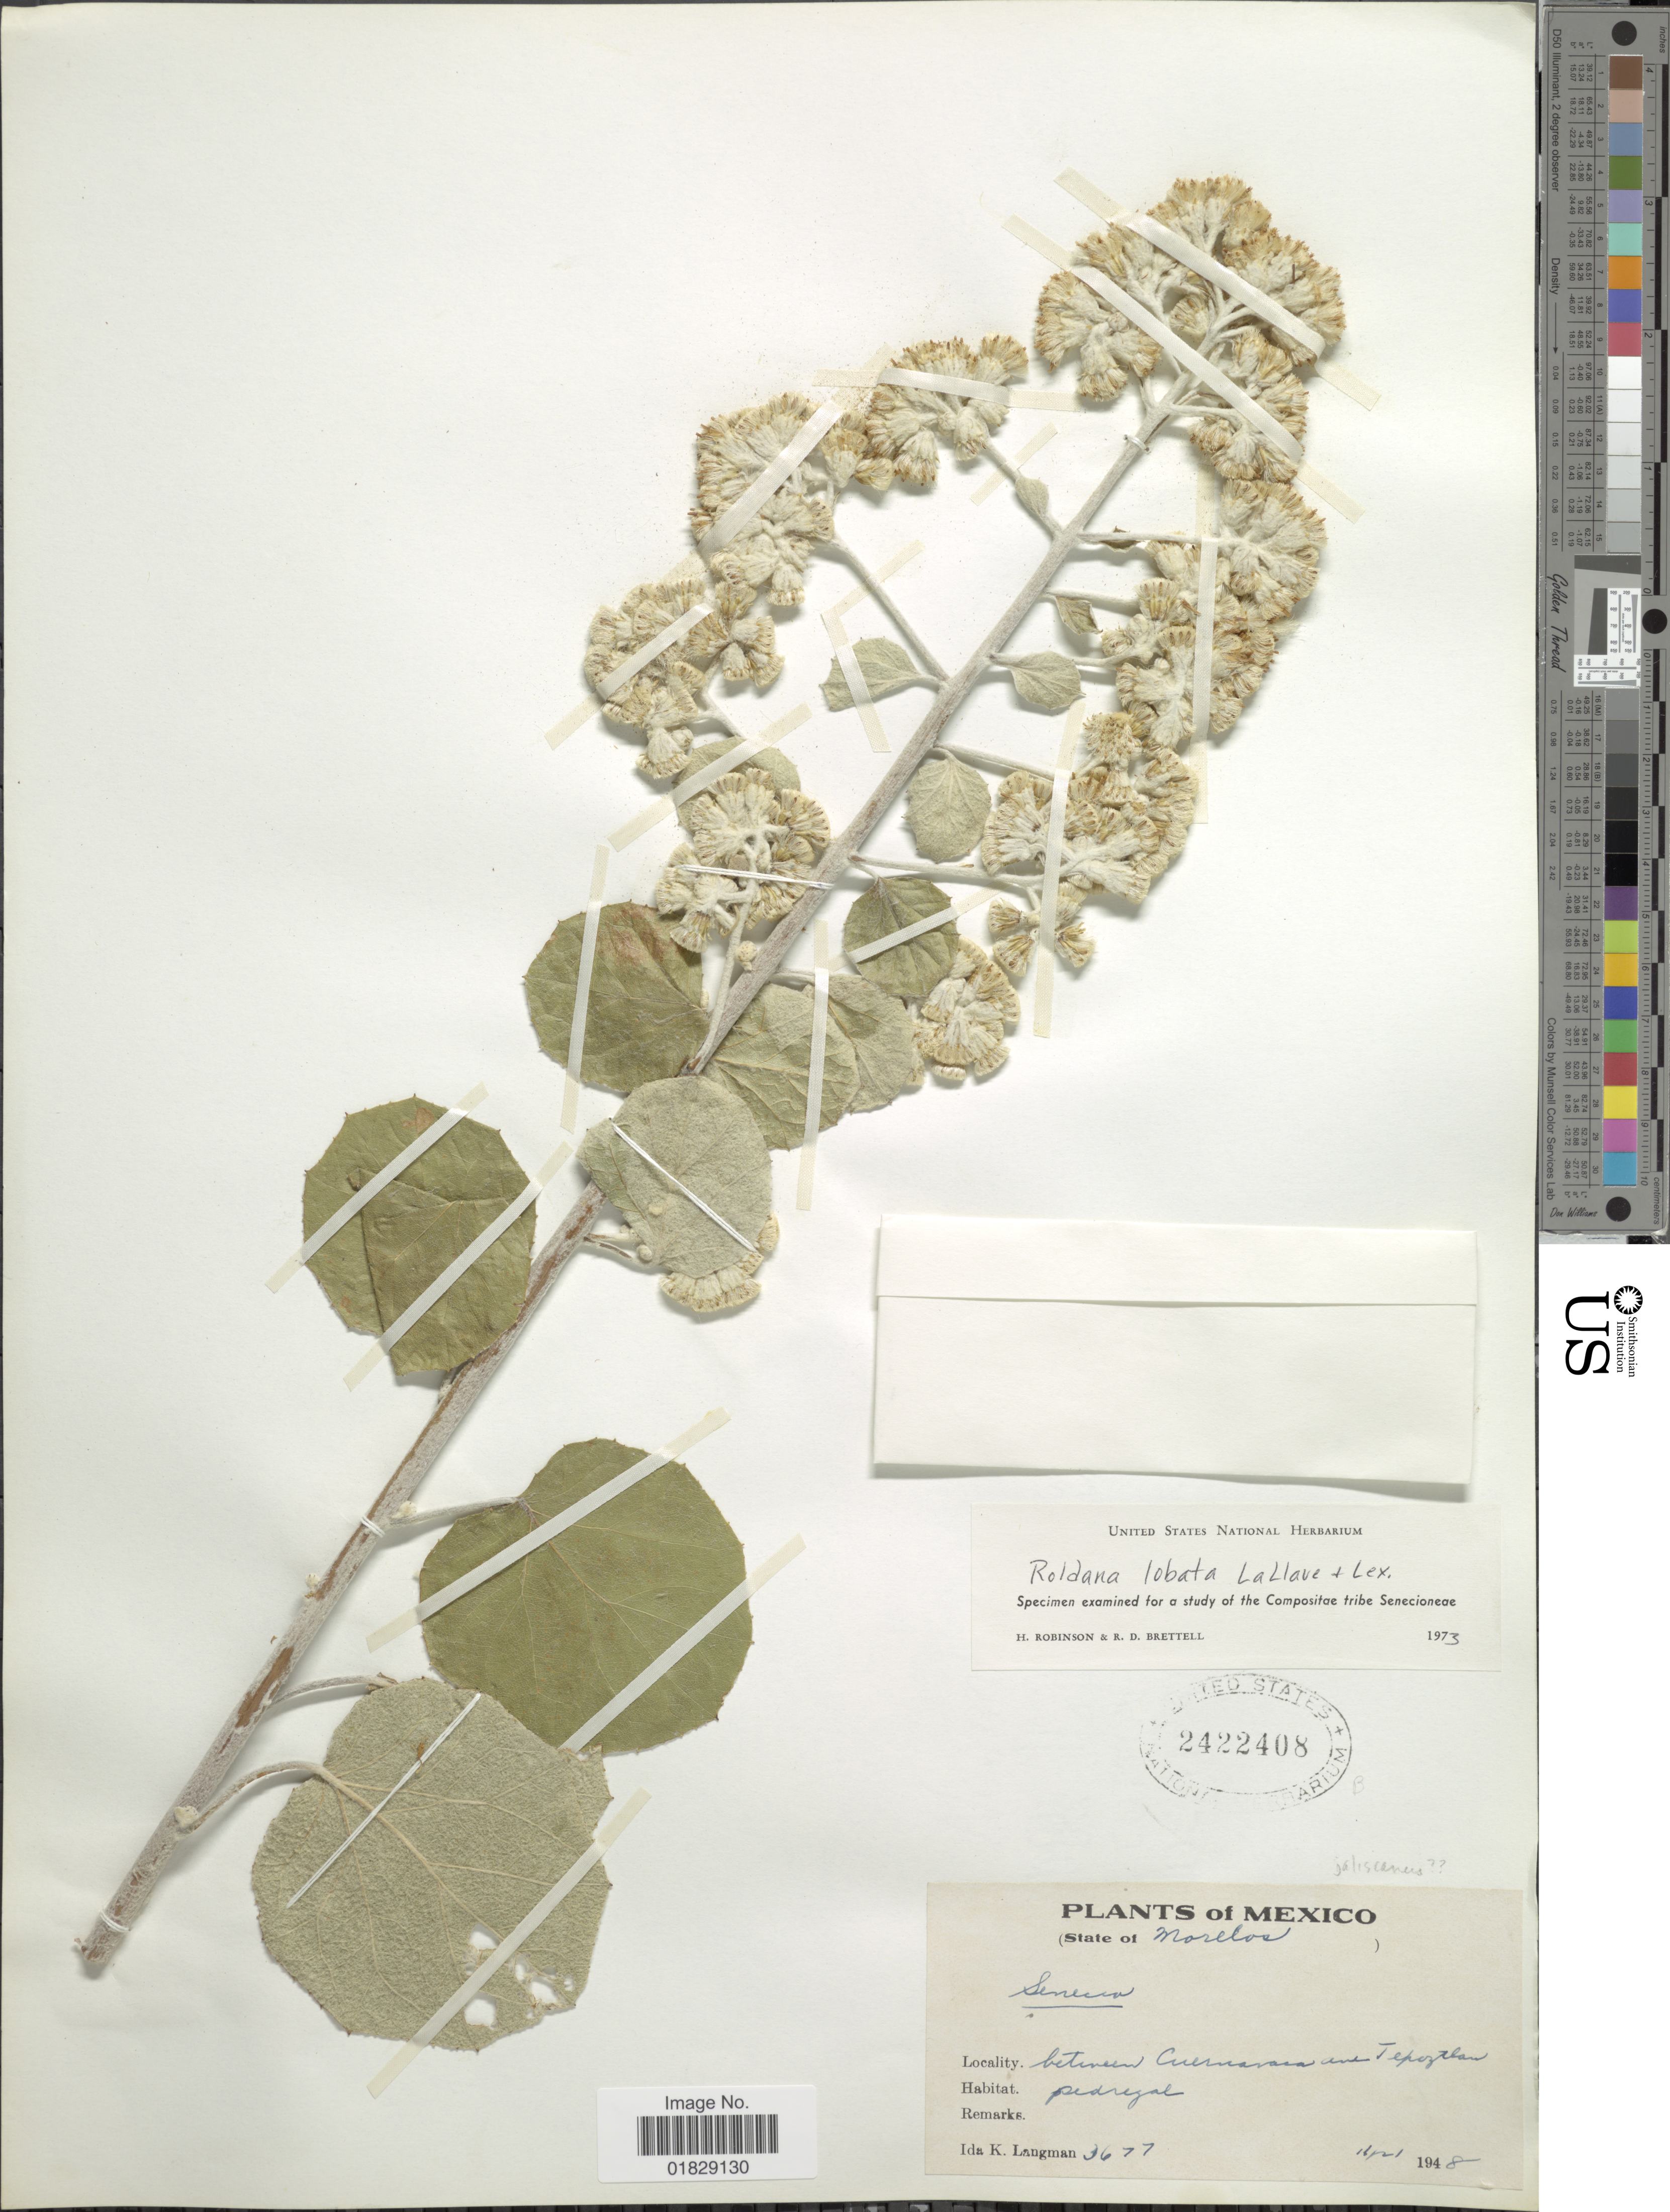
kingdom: Plantae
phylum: Tracheophyta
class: Magnoliopsida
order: Asterales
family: Asteraceae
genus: Roldana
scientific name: Roldana lobata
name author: La Llave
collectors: I. K. Langman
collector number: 3677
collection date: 1948-10-21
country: Mexico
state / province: Morelos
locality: Between Cuernavaca and Tepoztlan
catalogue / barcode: US 2422408